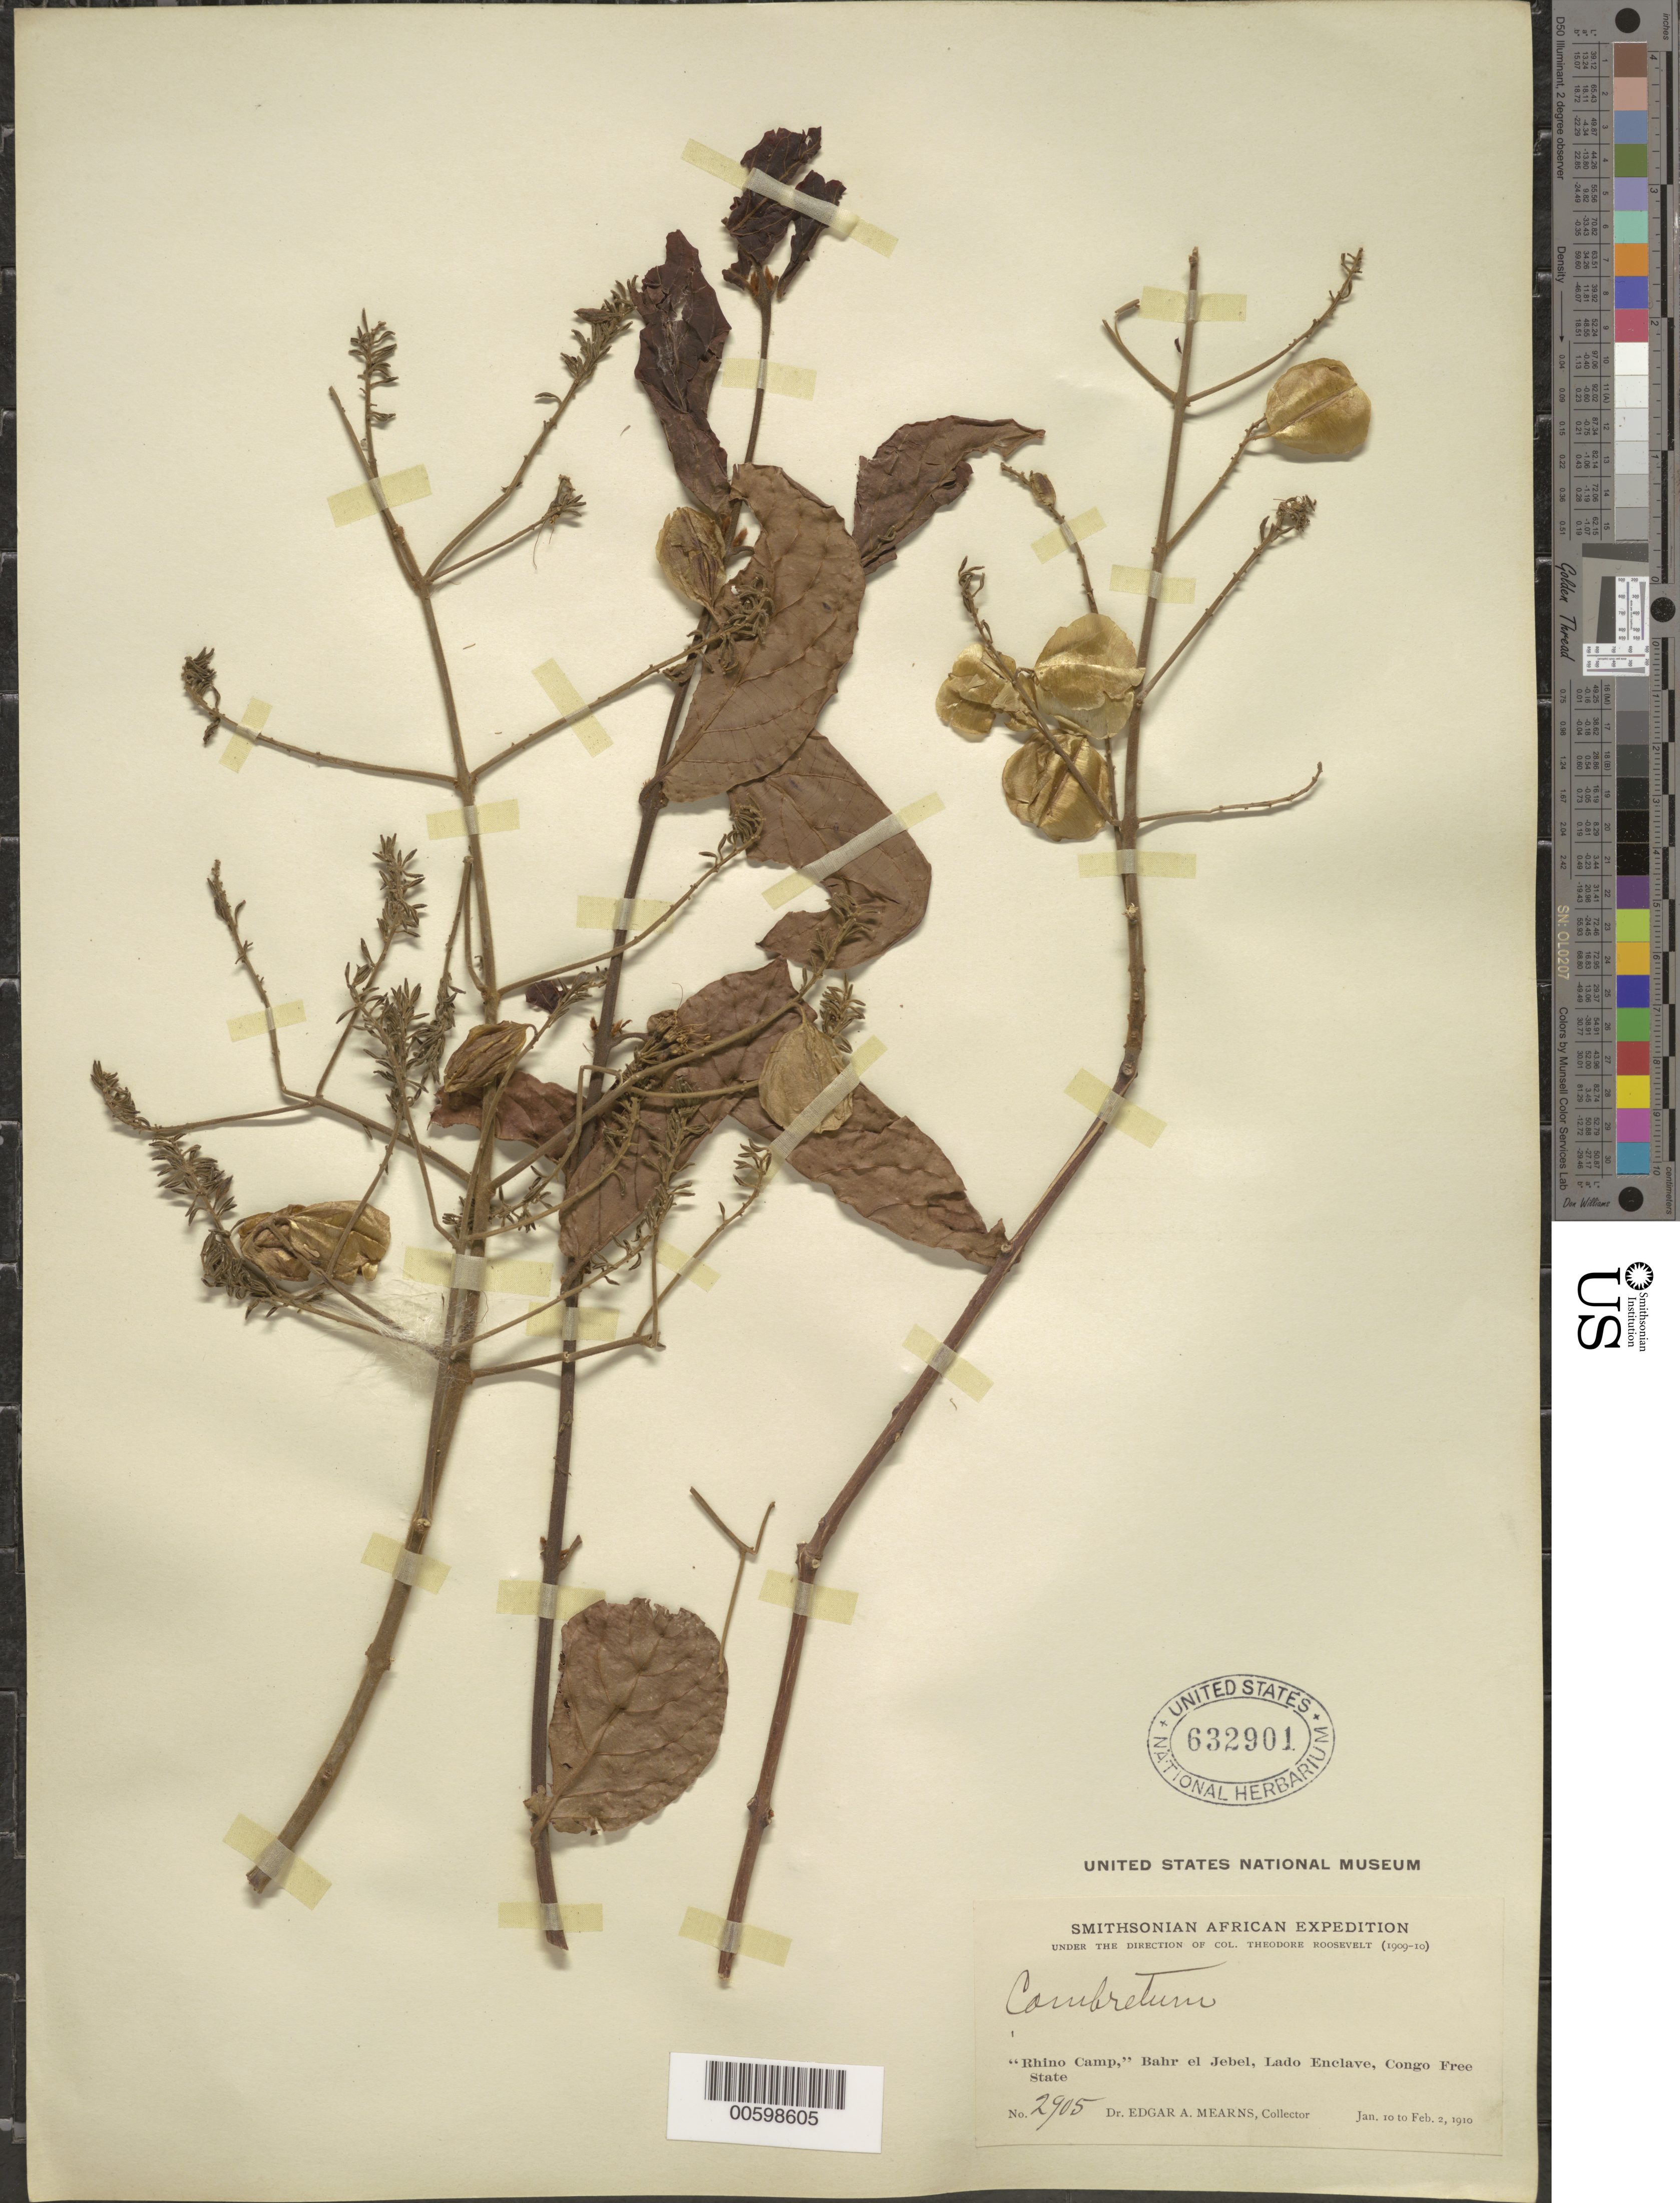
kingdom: Plantae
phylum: Tracheophyta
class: Magnoliopsida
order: Myrtales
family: Combretaceae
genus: Combretum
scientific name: Combretum sp.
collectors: E. A. Mearns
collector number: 2905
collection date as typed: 10 Jan 1910 to 02 Feb 1910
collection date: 1910-01-10/1910-02-02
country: South Sudan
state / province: Central Equatoria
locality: "Rhino Camp", Bahr el Jebel, Lado Enclave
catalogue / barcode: US 632901